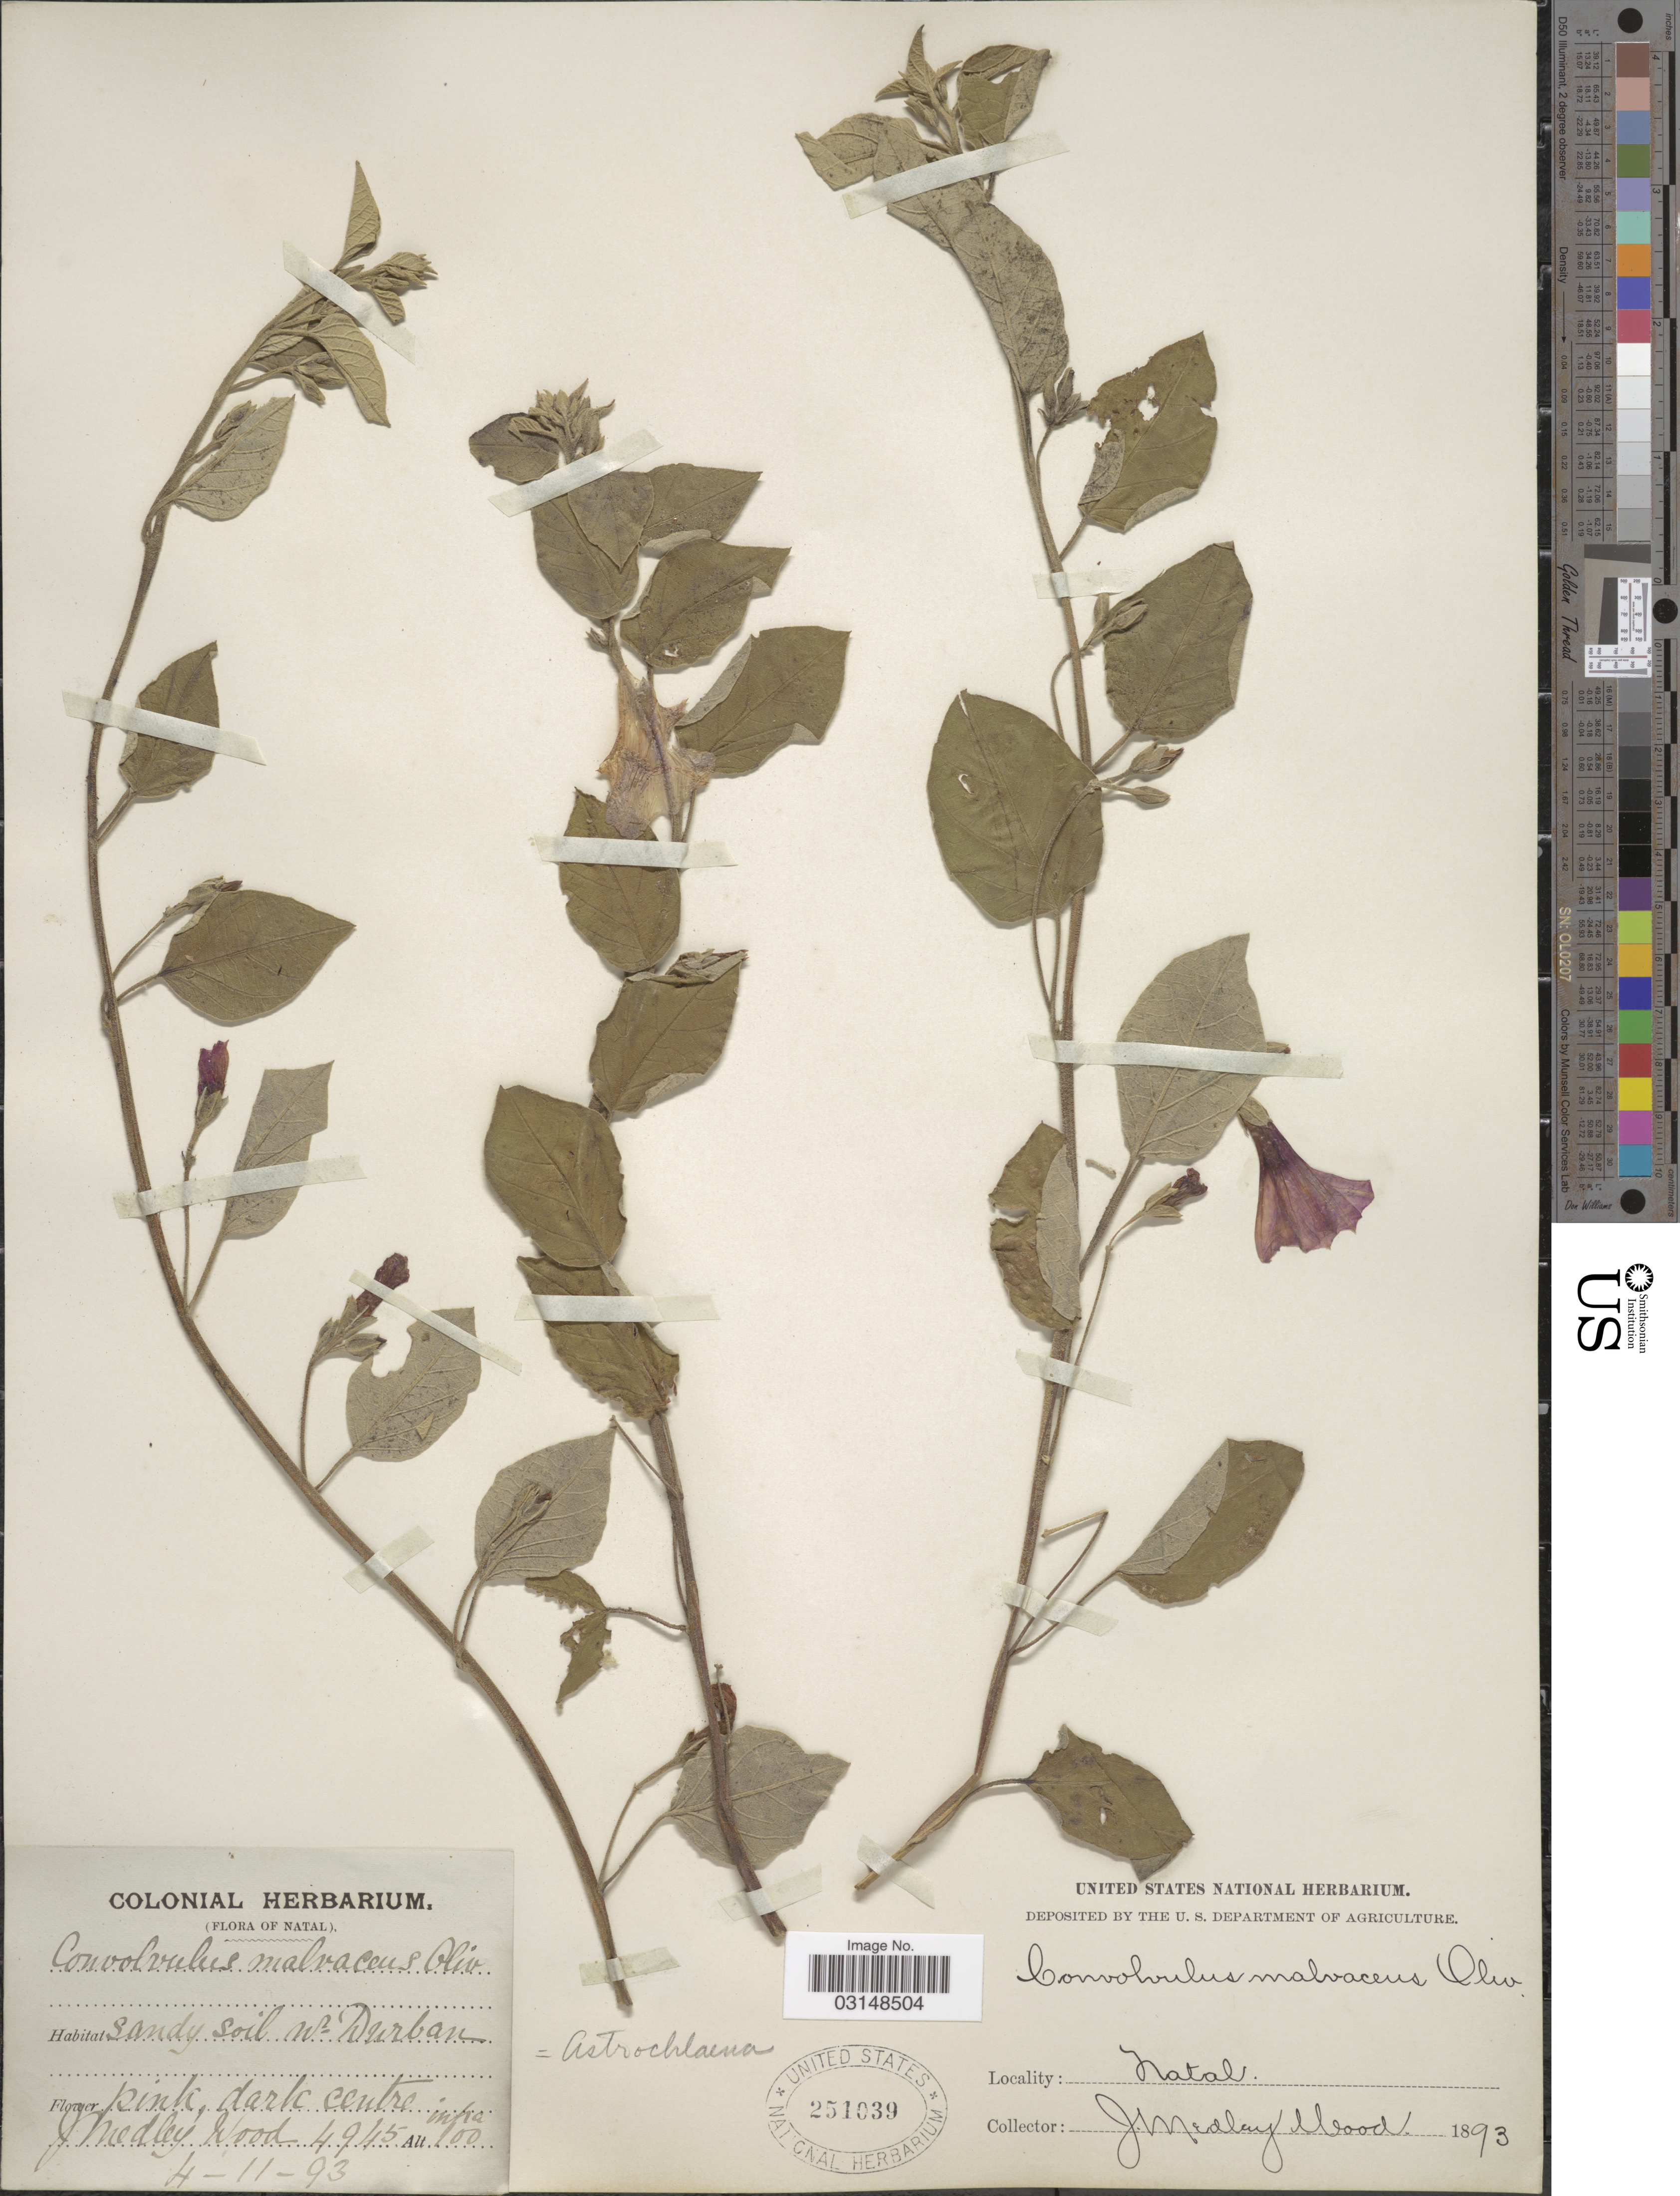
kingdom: Plantae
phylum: Tracheophyta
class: Magnoliopsida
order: Solanales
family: Convolvulaceae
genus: Astripomoea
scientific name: Astripomoea malvacea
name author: (Klotzsch) A. Meeuse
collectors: J. Medley Wood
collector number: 4945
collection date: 1893-11-04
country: South Africa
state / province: KwaZulu-Natal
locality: Natal, Sandy soil nr Durban.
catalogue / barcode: US 251039